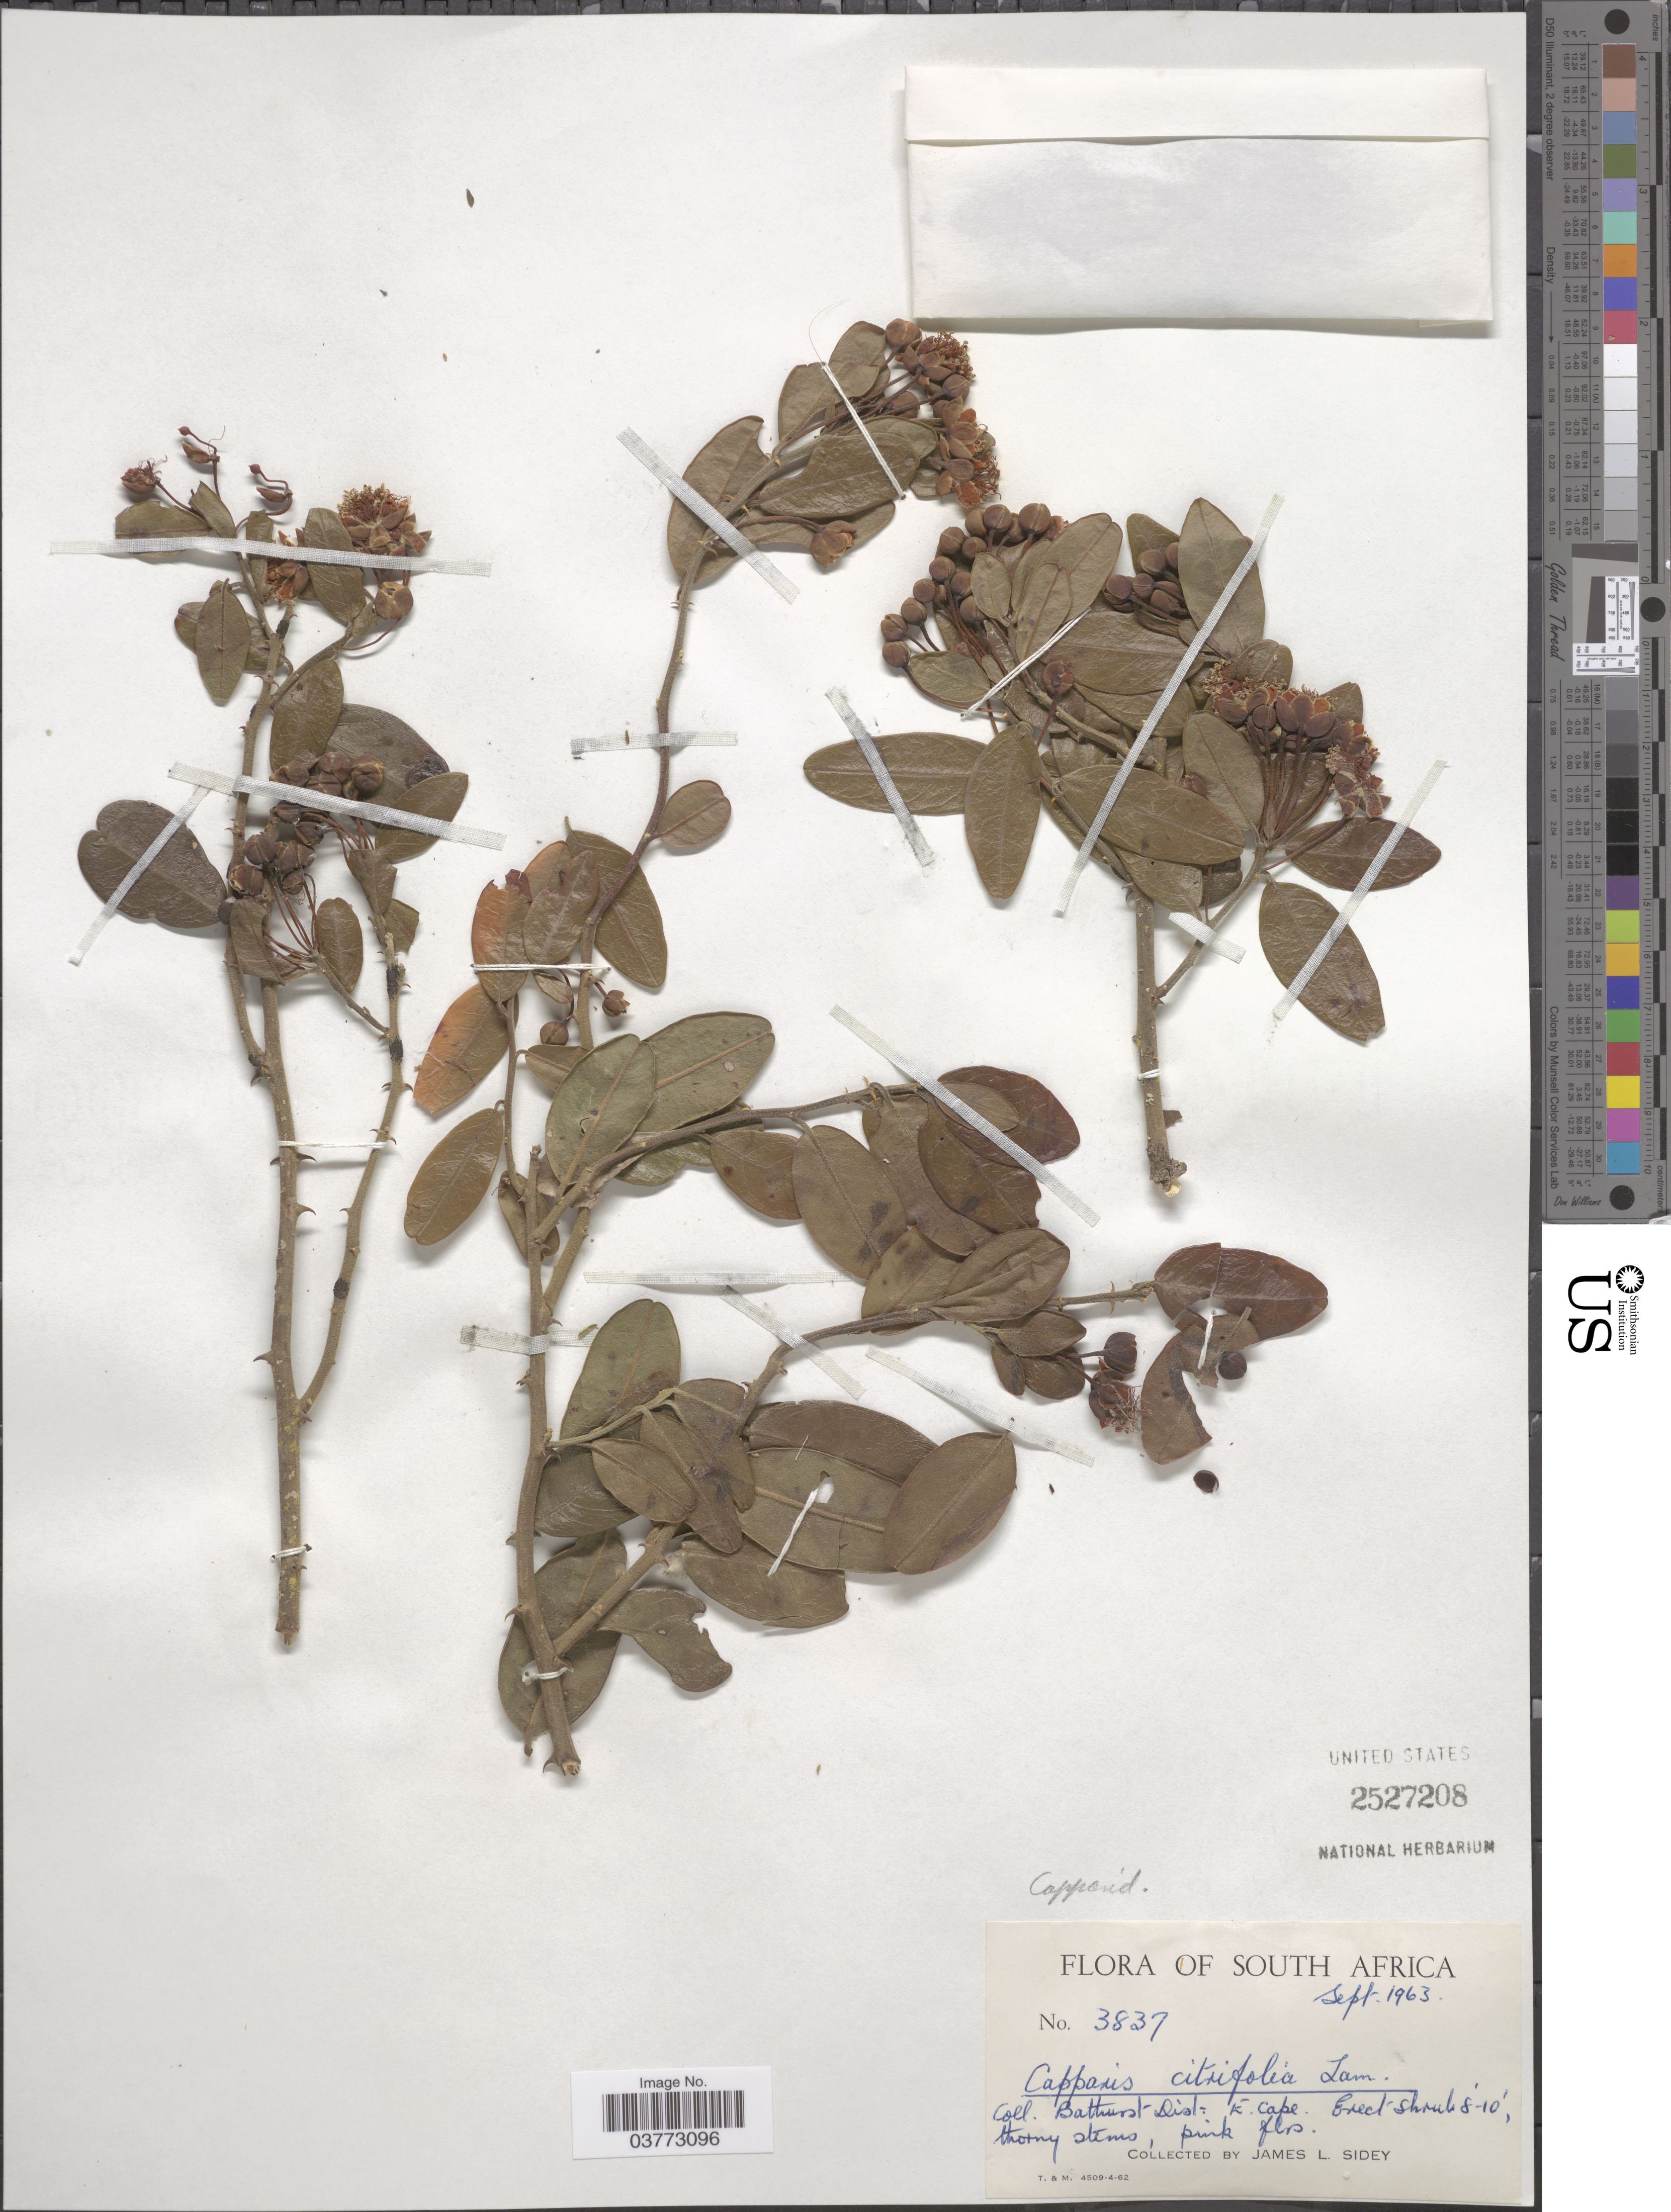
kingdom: Plantae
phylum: Tracheophyta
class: Magnoliopsida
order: Brassicales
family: Capparaceae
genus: Capparis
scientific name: Capparis citrifolia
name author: Lam.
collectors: J. L. Sidey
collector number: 3837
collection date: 1963-09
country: South Africa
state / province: Eastern Cape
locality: Bathurst Dist. E. Cape.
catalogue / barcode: US 2527208